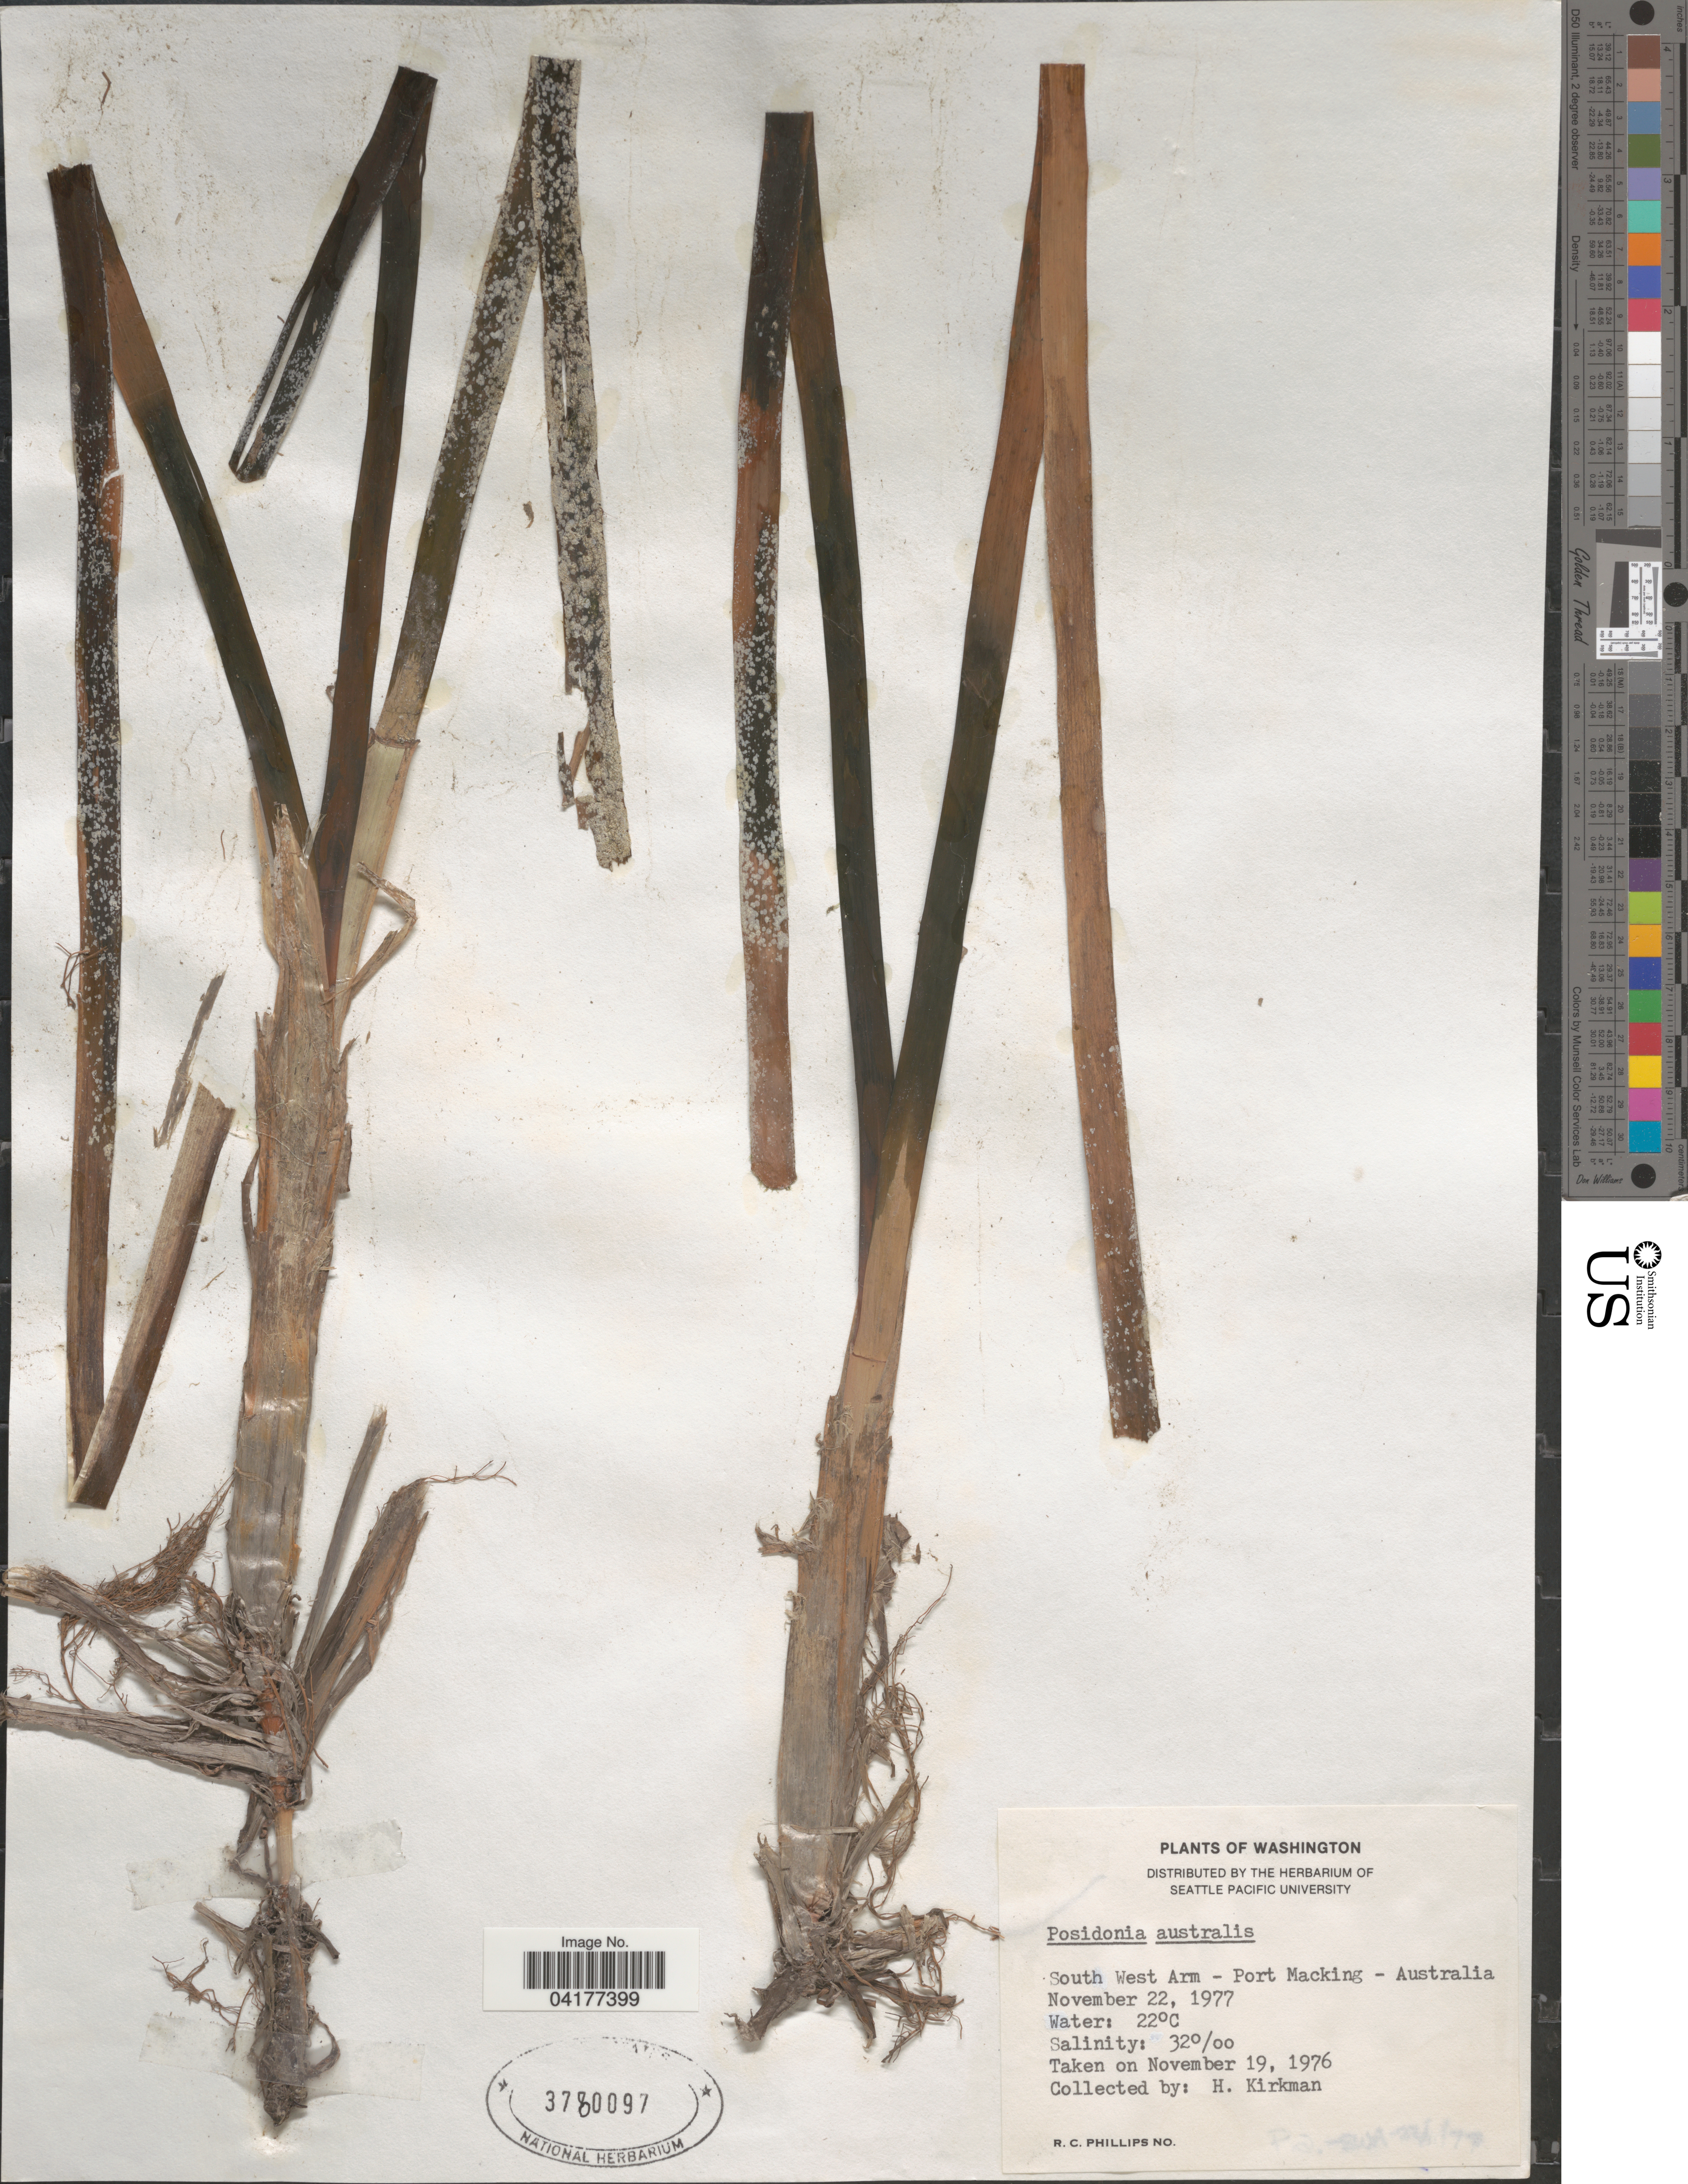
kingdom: Plantae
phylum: Tracheophyta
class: Liliopsida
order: Alismatales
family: Posidoniaceae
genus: Posidonia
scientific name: Posidonia australis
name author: Hook. f.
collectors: H. Kirkman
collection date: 1977-11-22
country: Australia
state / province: New South Wales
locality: South West Arm - Port Macking [= Port Hacking].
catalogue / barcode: US 3780097